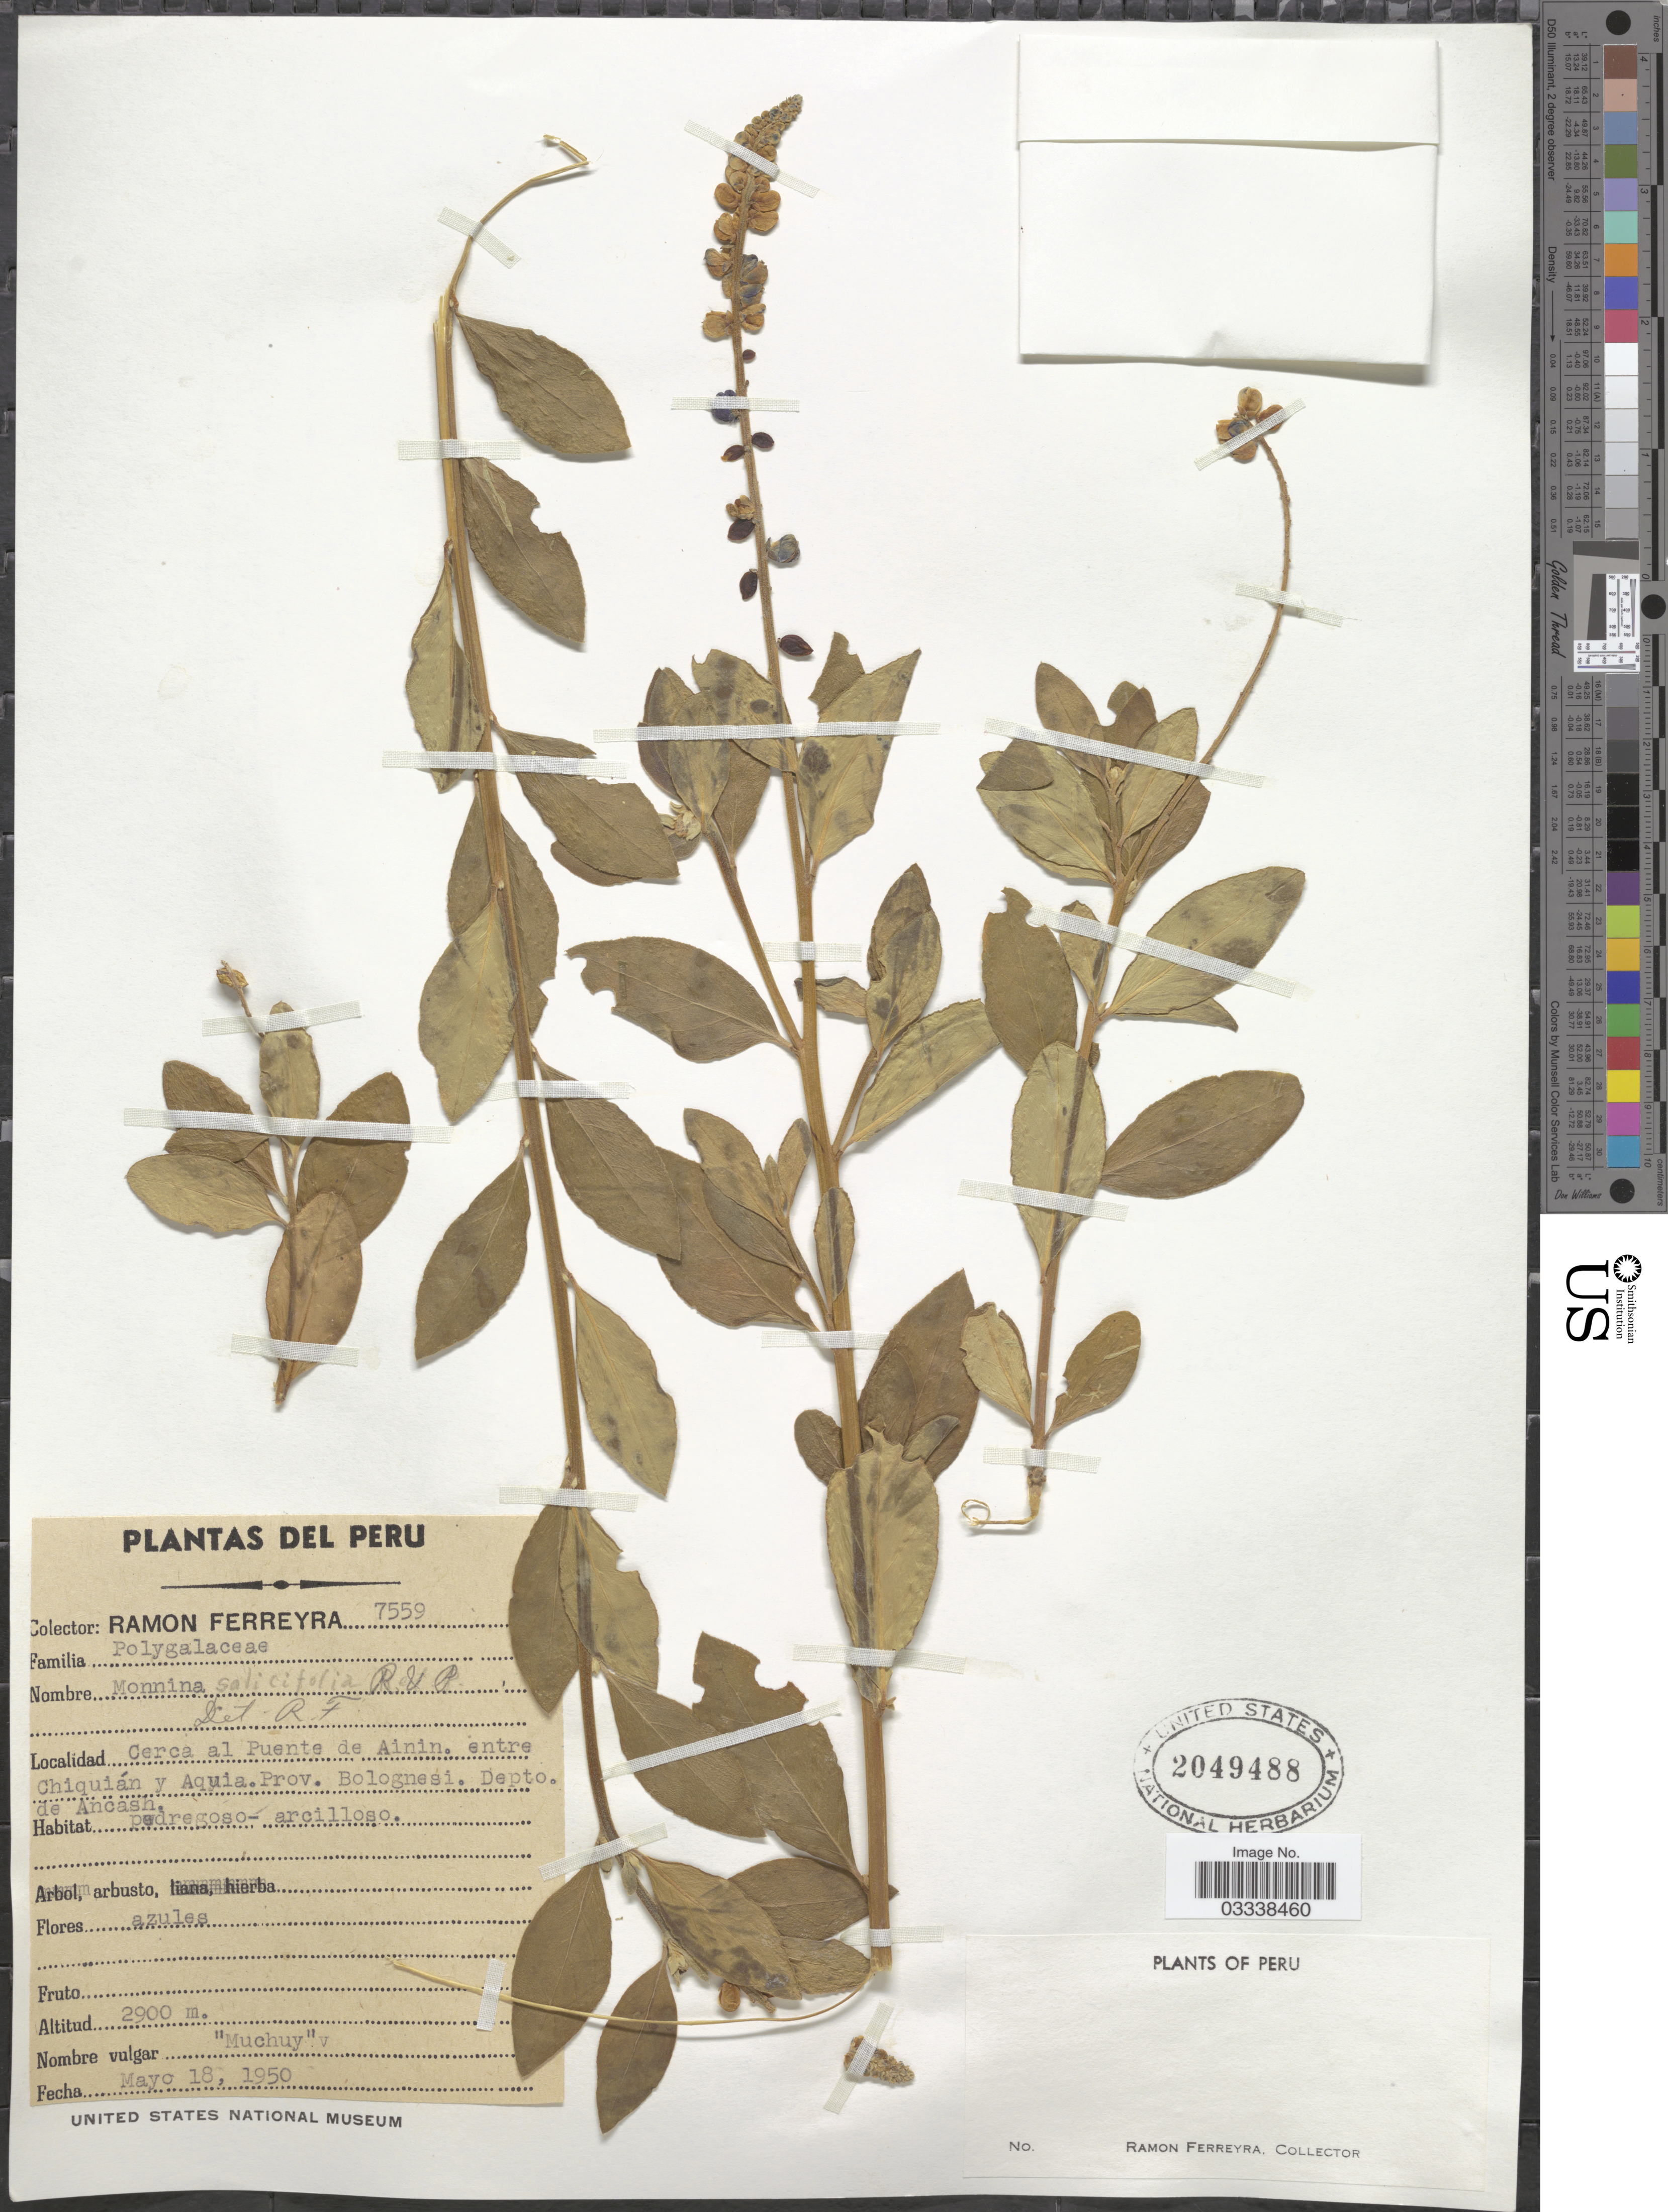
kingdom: Plantae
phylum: Tracheophyta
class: Magnoliopsida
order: Fabales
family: Polygalaceae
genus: Monnina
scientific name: Monnina salicifolia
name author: Ruiz & Pav.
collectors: R. A. Ferreyra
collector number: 7559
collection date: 1950-05-18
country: Peru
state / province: Ancash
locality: Cerca al Puente de Ainin. entre Chiquián y Aquia. Prov. Bolognesi. Depto. de Ancash.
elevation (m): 2900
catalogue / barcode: US 2049488